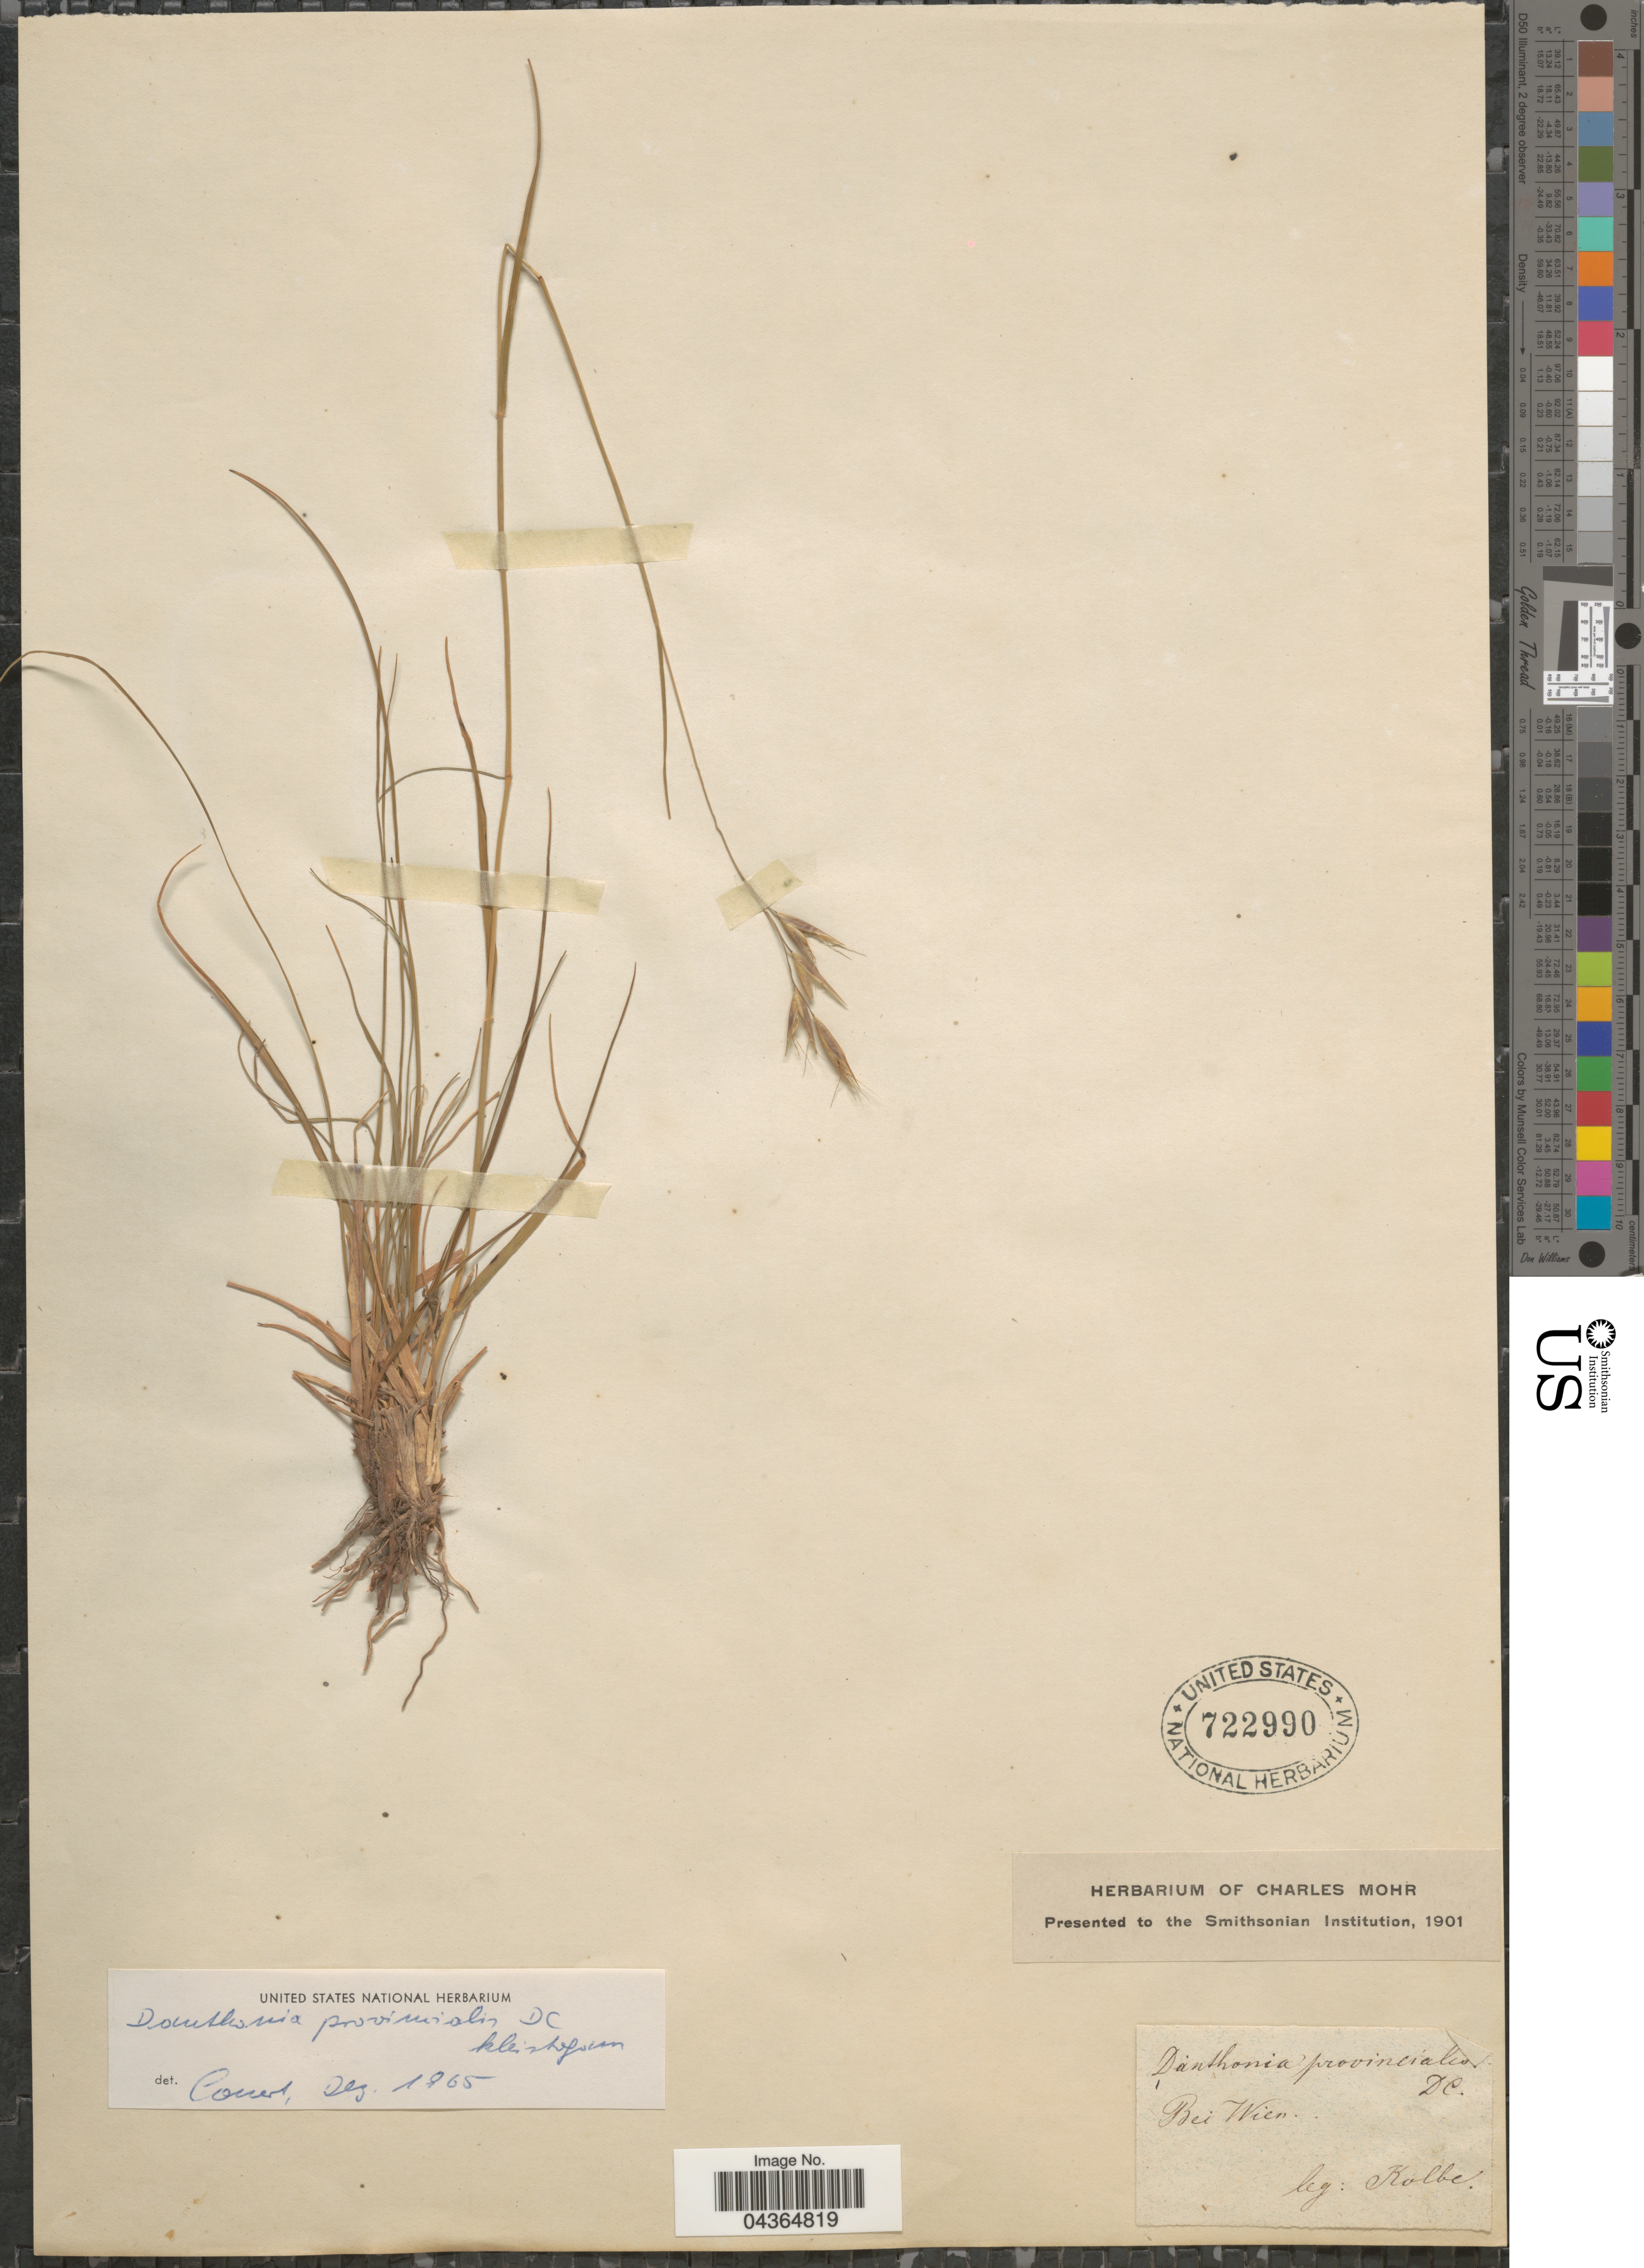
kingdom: Plantae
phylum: Tracheophyta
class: Liliopsida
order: Poales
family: Poaceae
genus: Danthonia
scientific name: Danthonia alpina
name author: Vest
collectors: Kolbe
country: Austria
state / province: Wien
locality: Bei Wien.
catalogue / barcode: US 722990